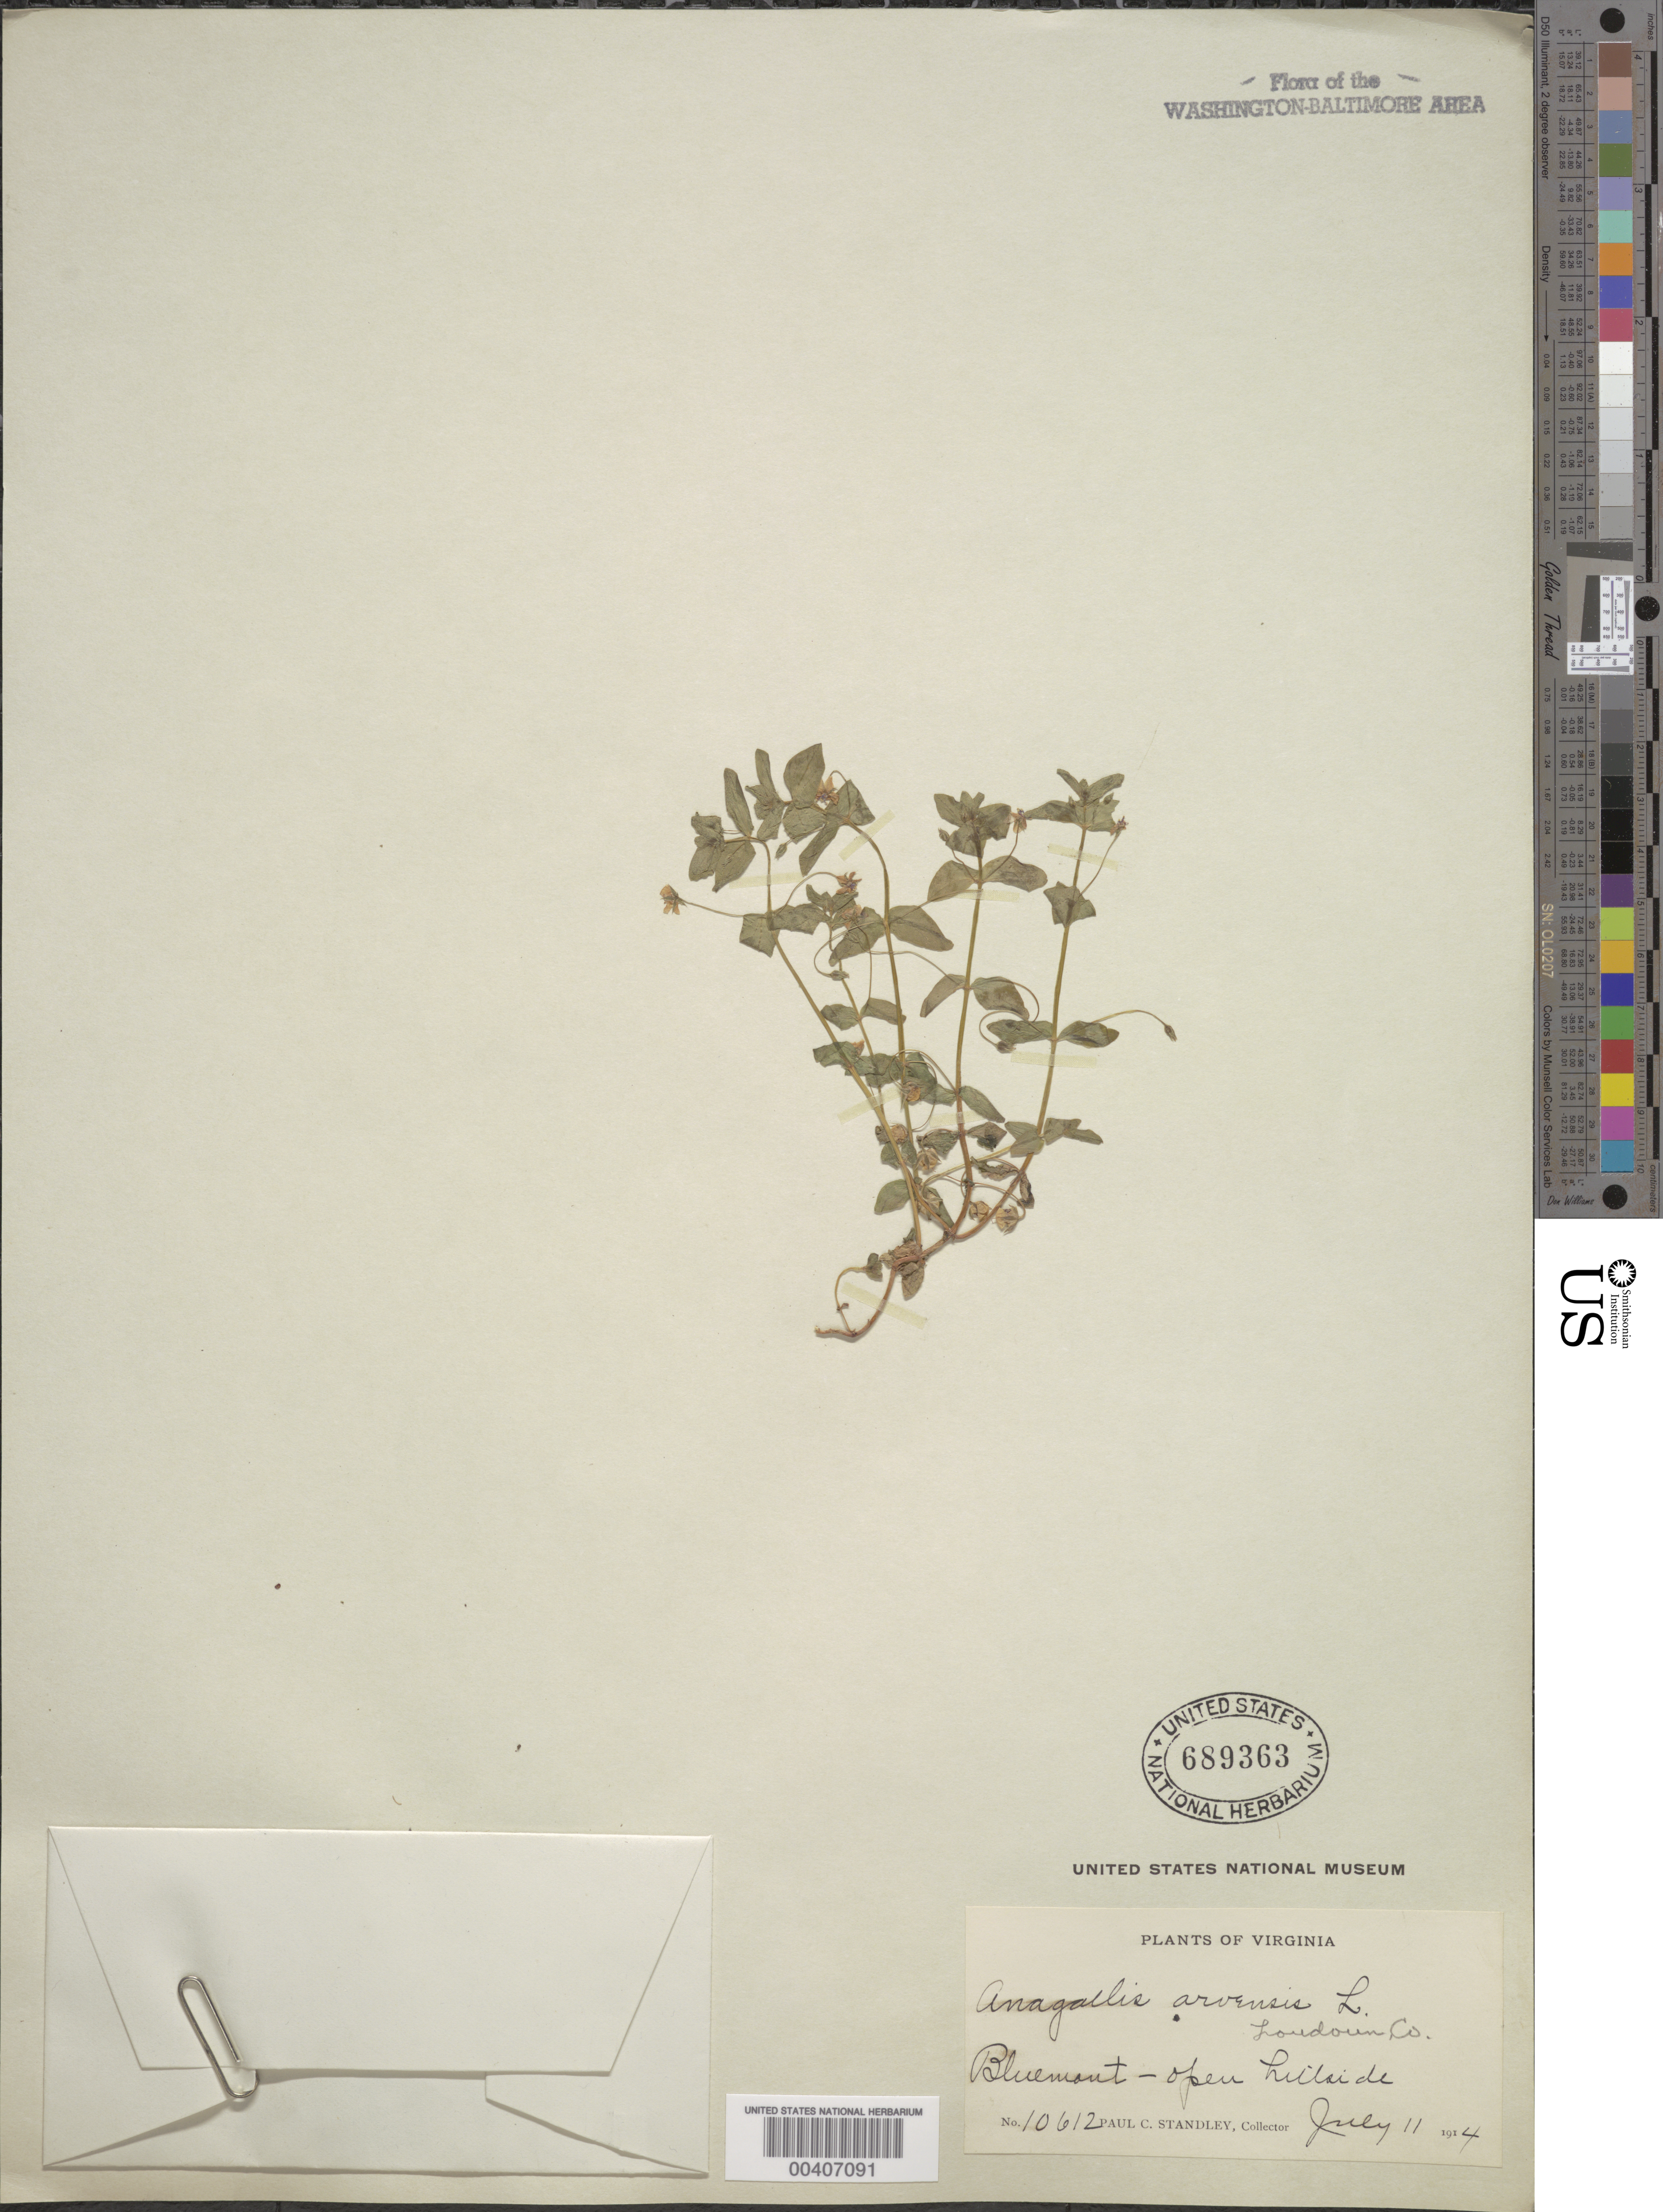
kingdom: Plantae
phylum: Tracheophyta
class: Magnoliopsida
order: Ericales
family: Primulaceae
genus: Anagallis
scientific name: Anagallis arvensis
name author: L.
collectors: P. C. Standley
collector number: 10612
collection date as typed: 11 Jul 1914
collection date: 1914-07-11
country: United States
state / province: Virginia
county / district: Loudoun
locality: Bluemont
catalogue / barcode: US 689363